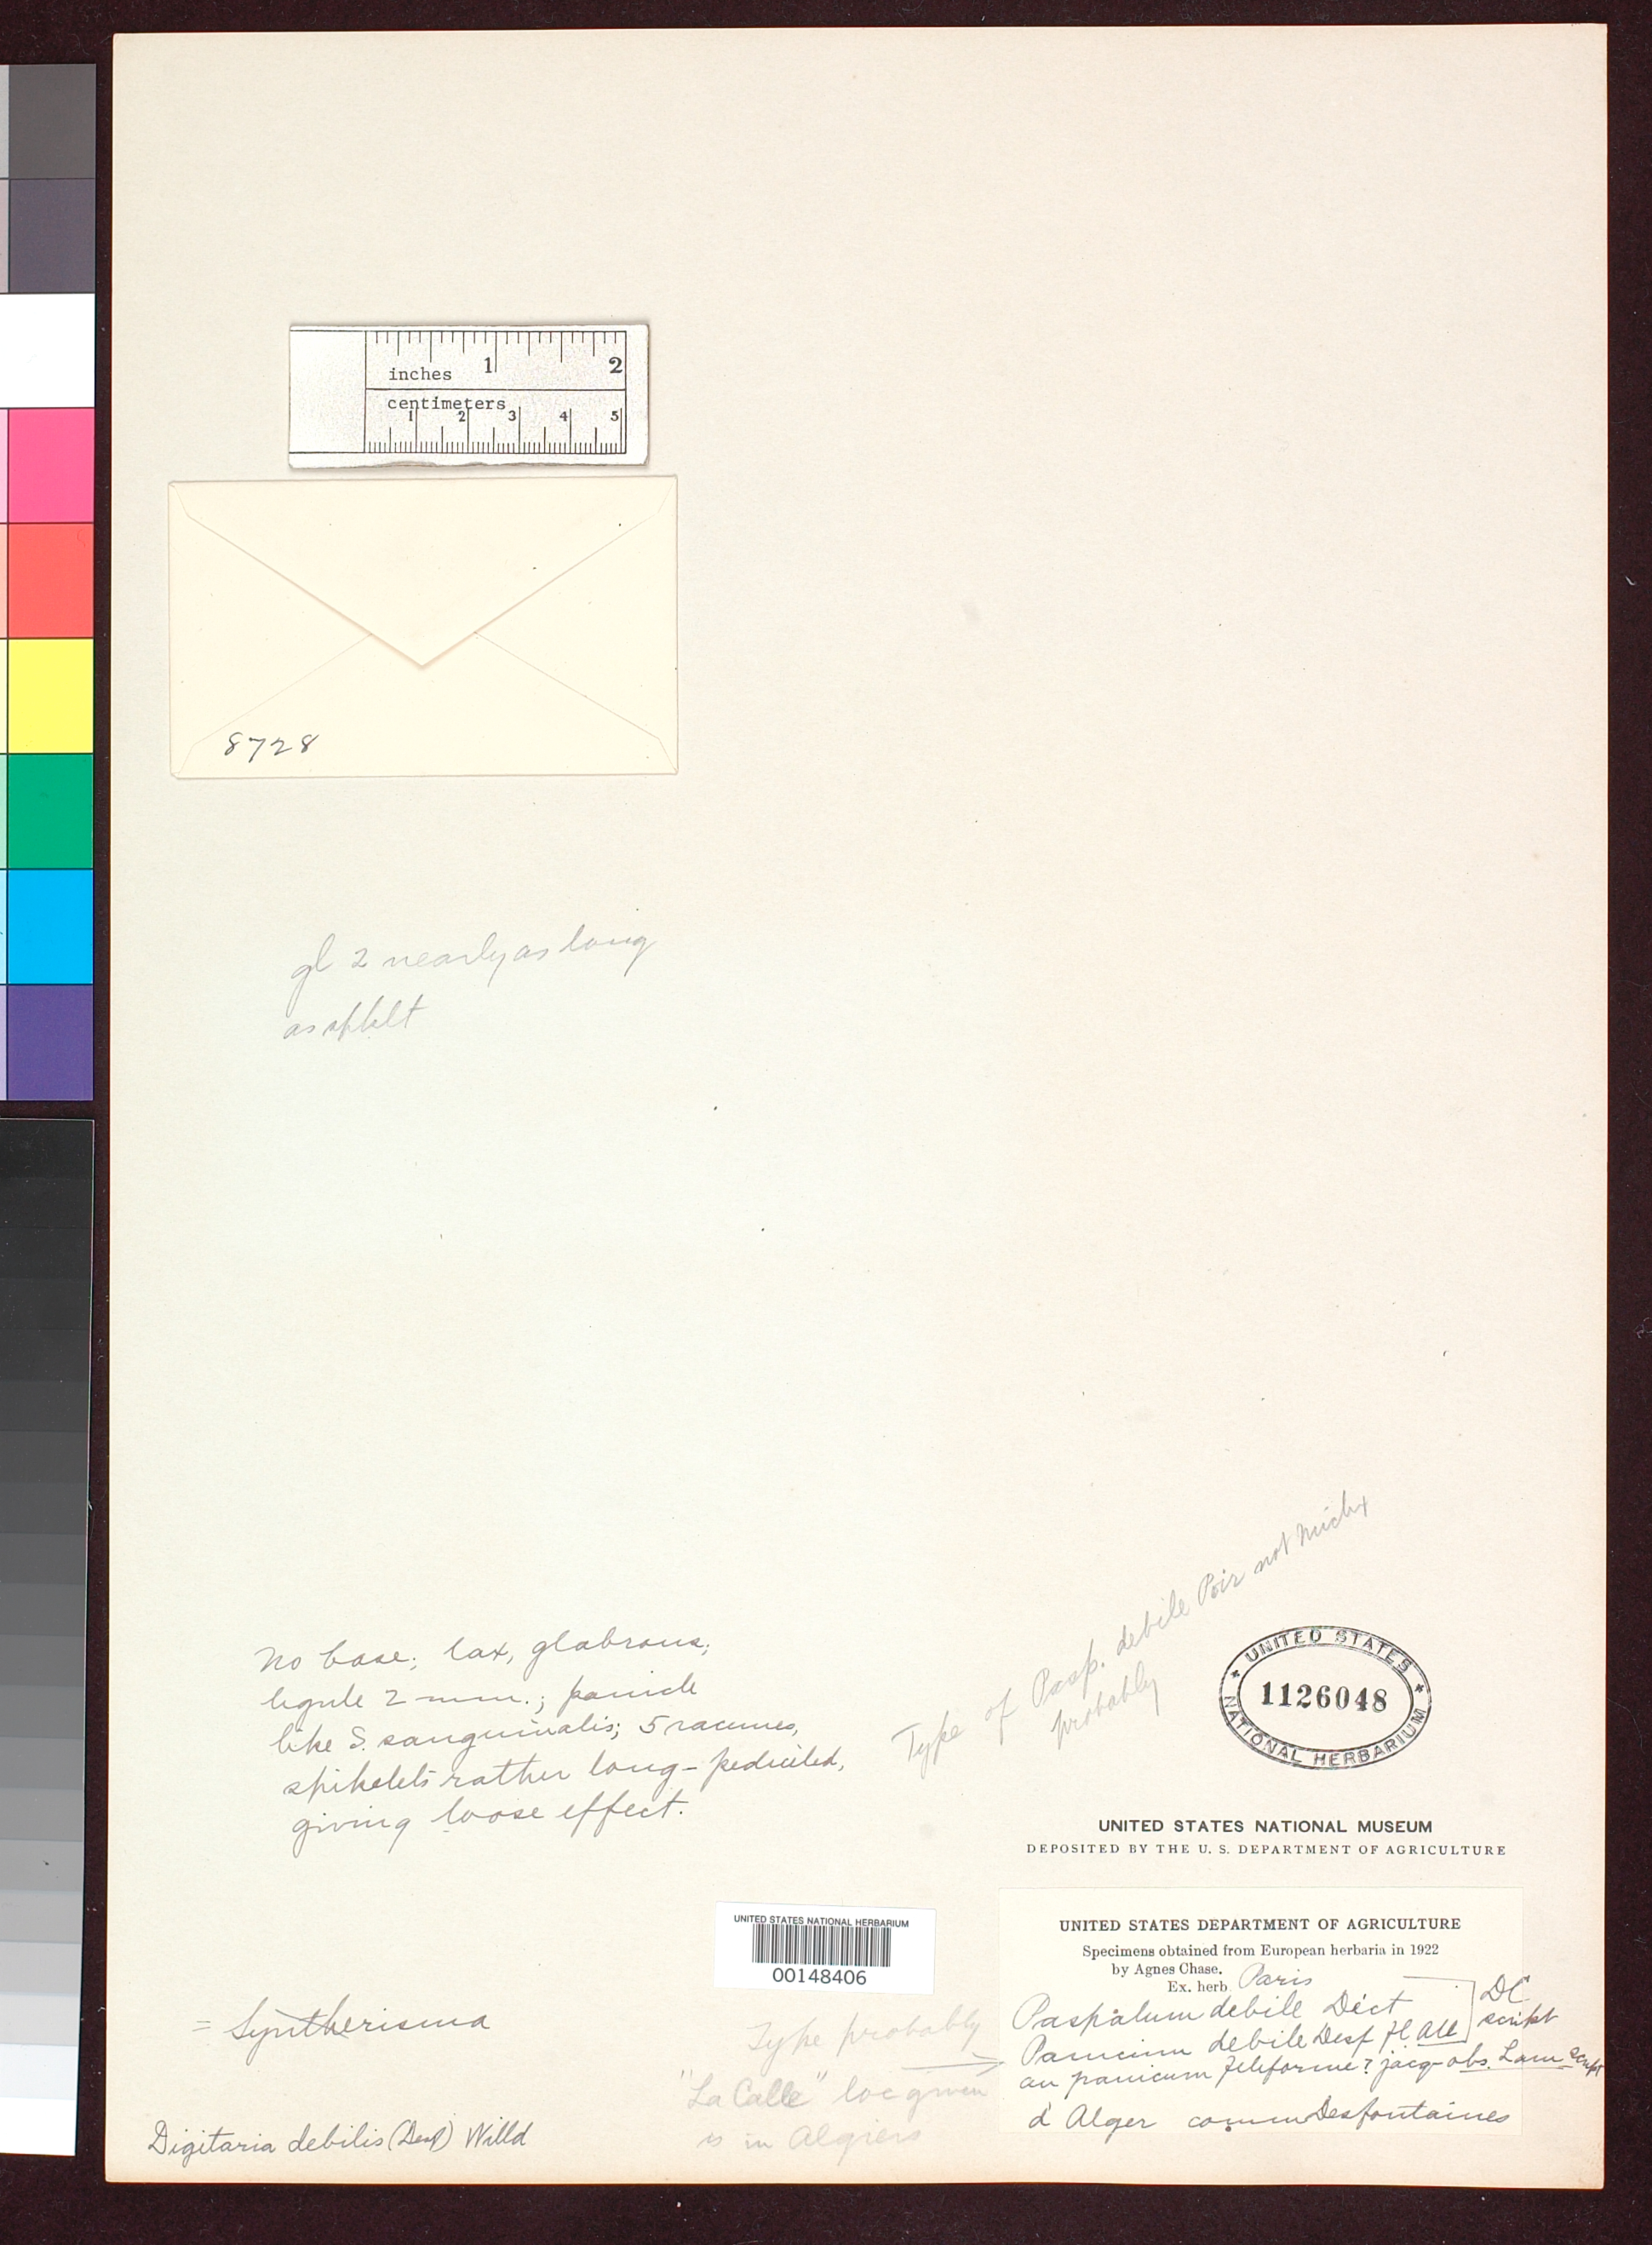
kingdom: Plantae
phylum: Tracheophyta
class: Liliopsida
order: Poales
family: Poaceae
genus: Panicum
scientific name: Panicum debile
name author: Desf.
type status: Type Fragment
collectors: R. L. Desfontaines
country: Algeria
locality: Near La Calle.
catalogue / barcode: US 1126048